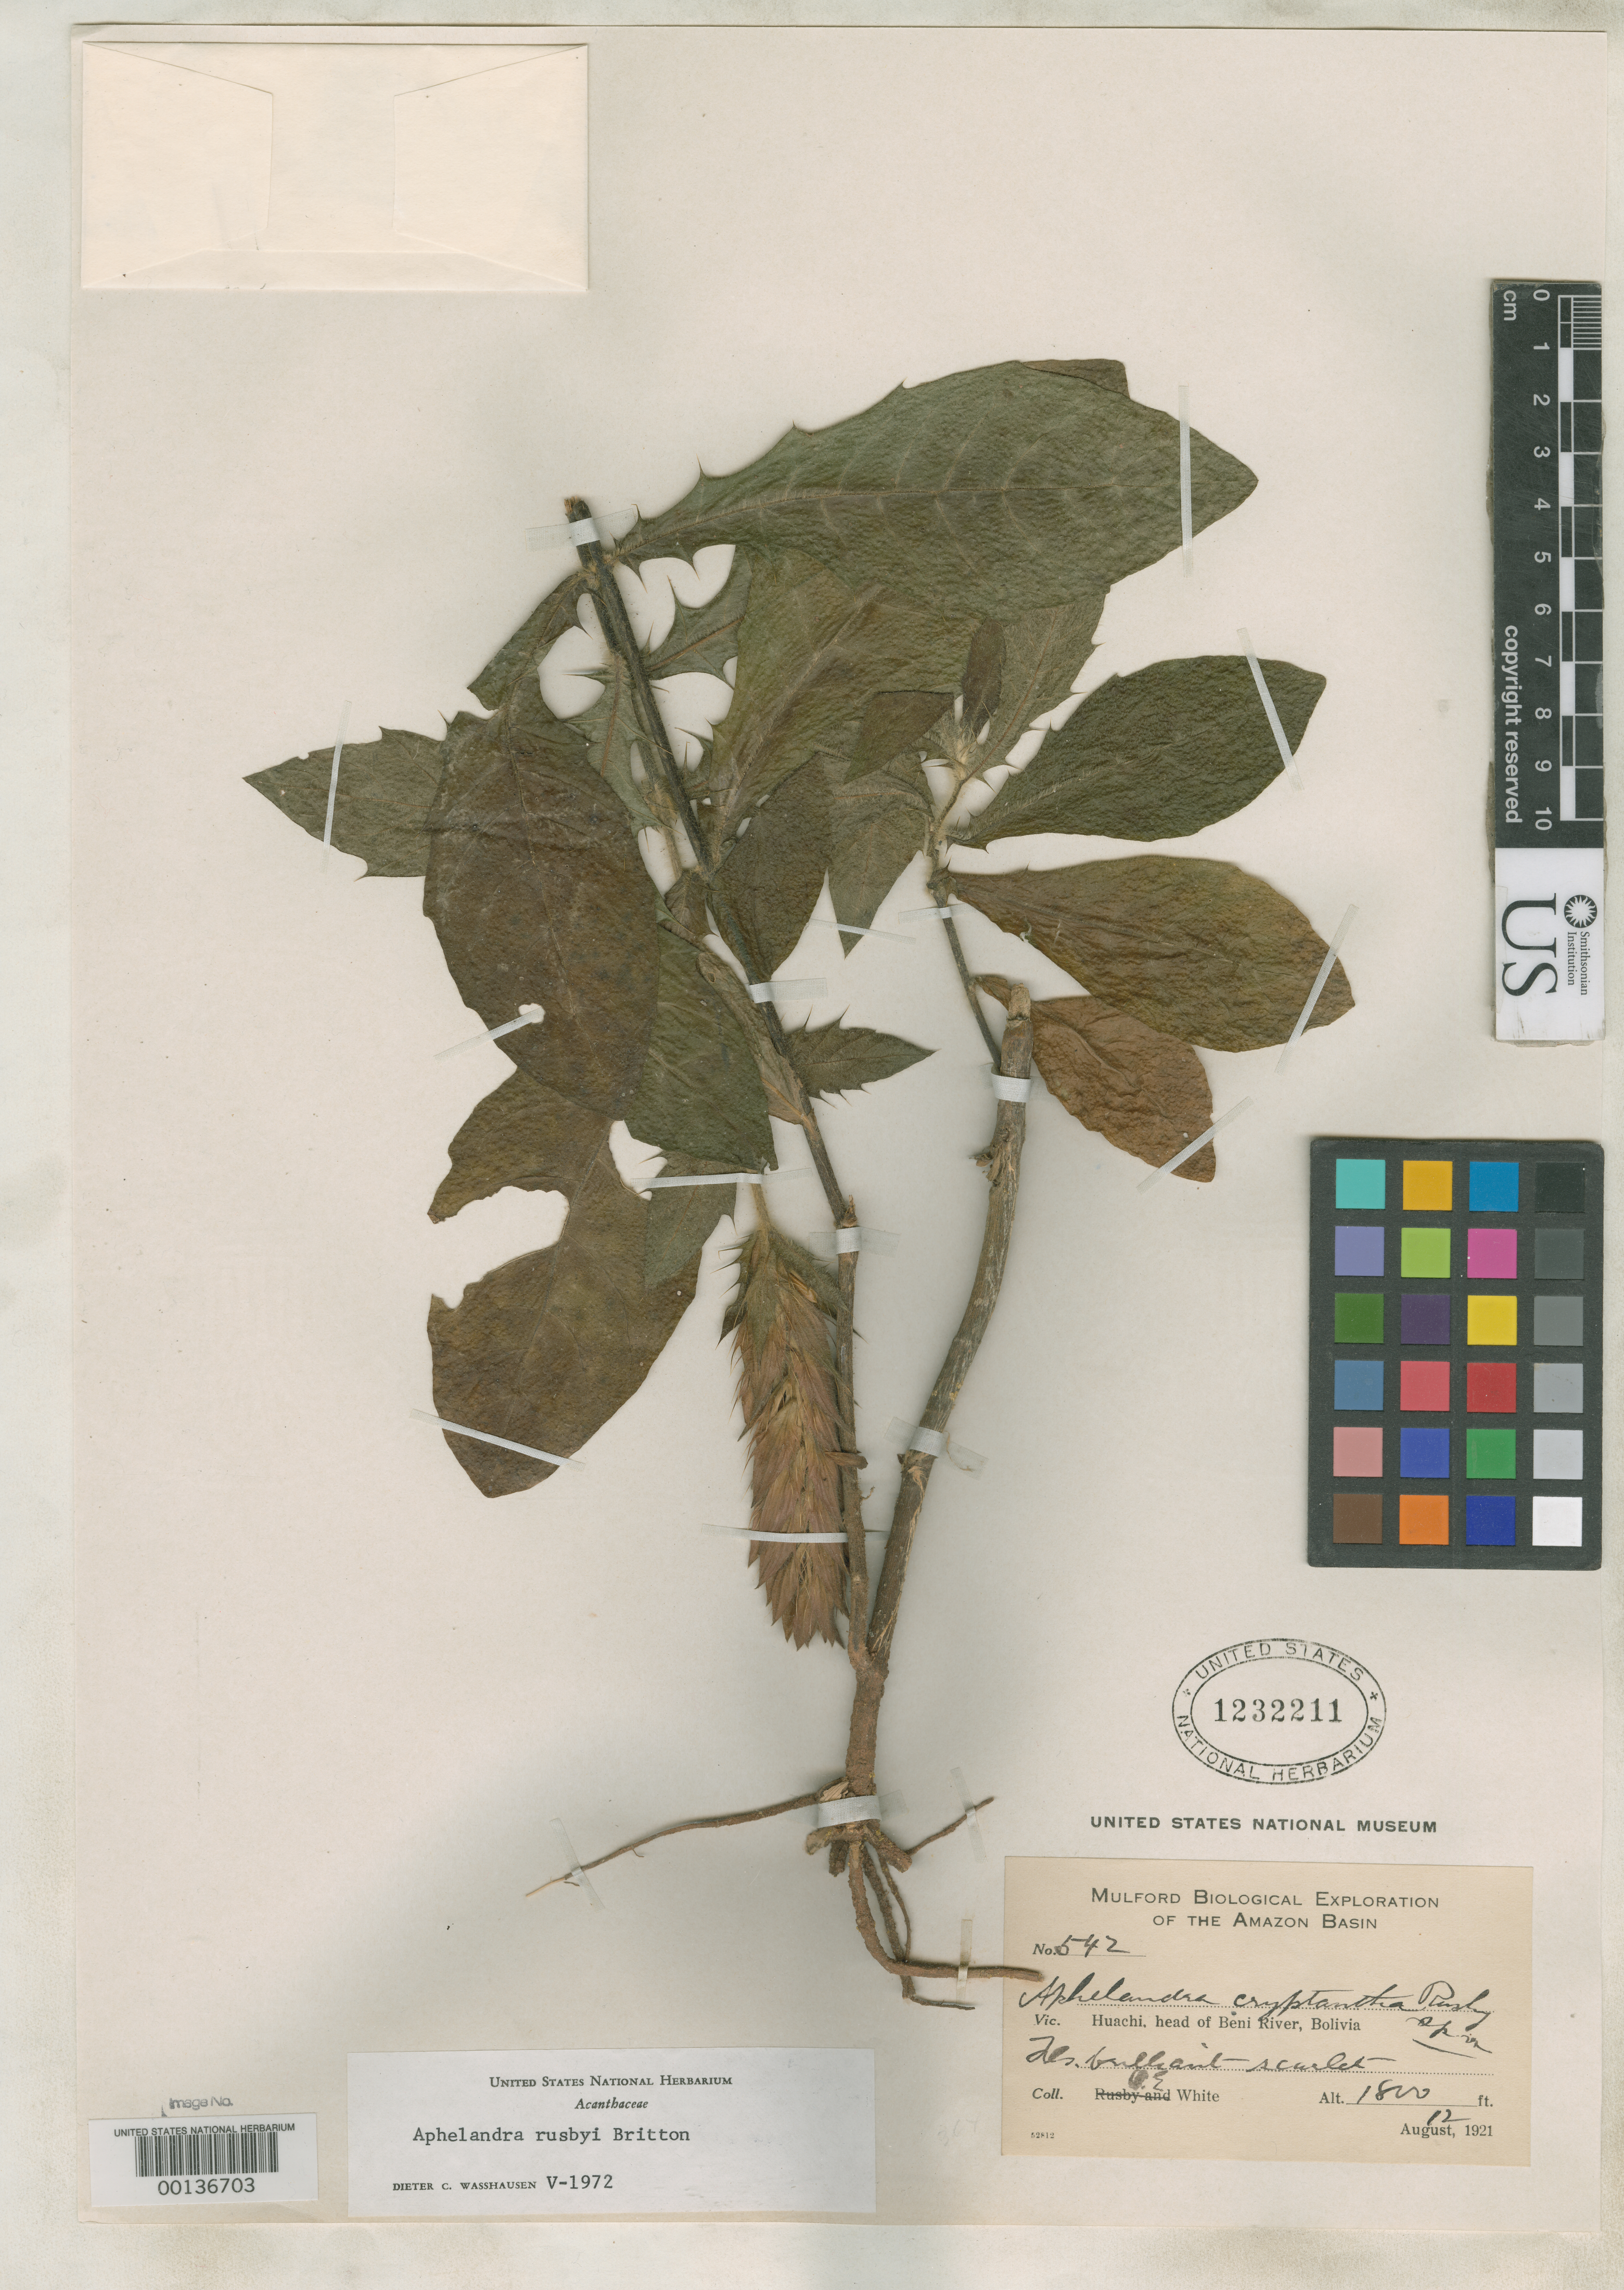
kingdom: Plantae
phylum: Tracheophyta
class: Magnoliopsida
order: Lamiales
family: Acanthaceae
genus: Aphelandra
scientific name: Aphelandra cryptantha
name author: Rusby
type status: Isotype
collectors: O. E. White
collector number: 542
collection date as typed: August 12, 1921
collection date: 1921-08-12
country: Bolivia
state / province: Beni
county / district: Iténez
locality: Huachi, head of Beni River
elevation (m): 549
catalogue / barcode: US 1232211